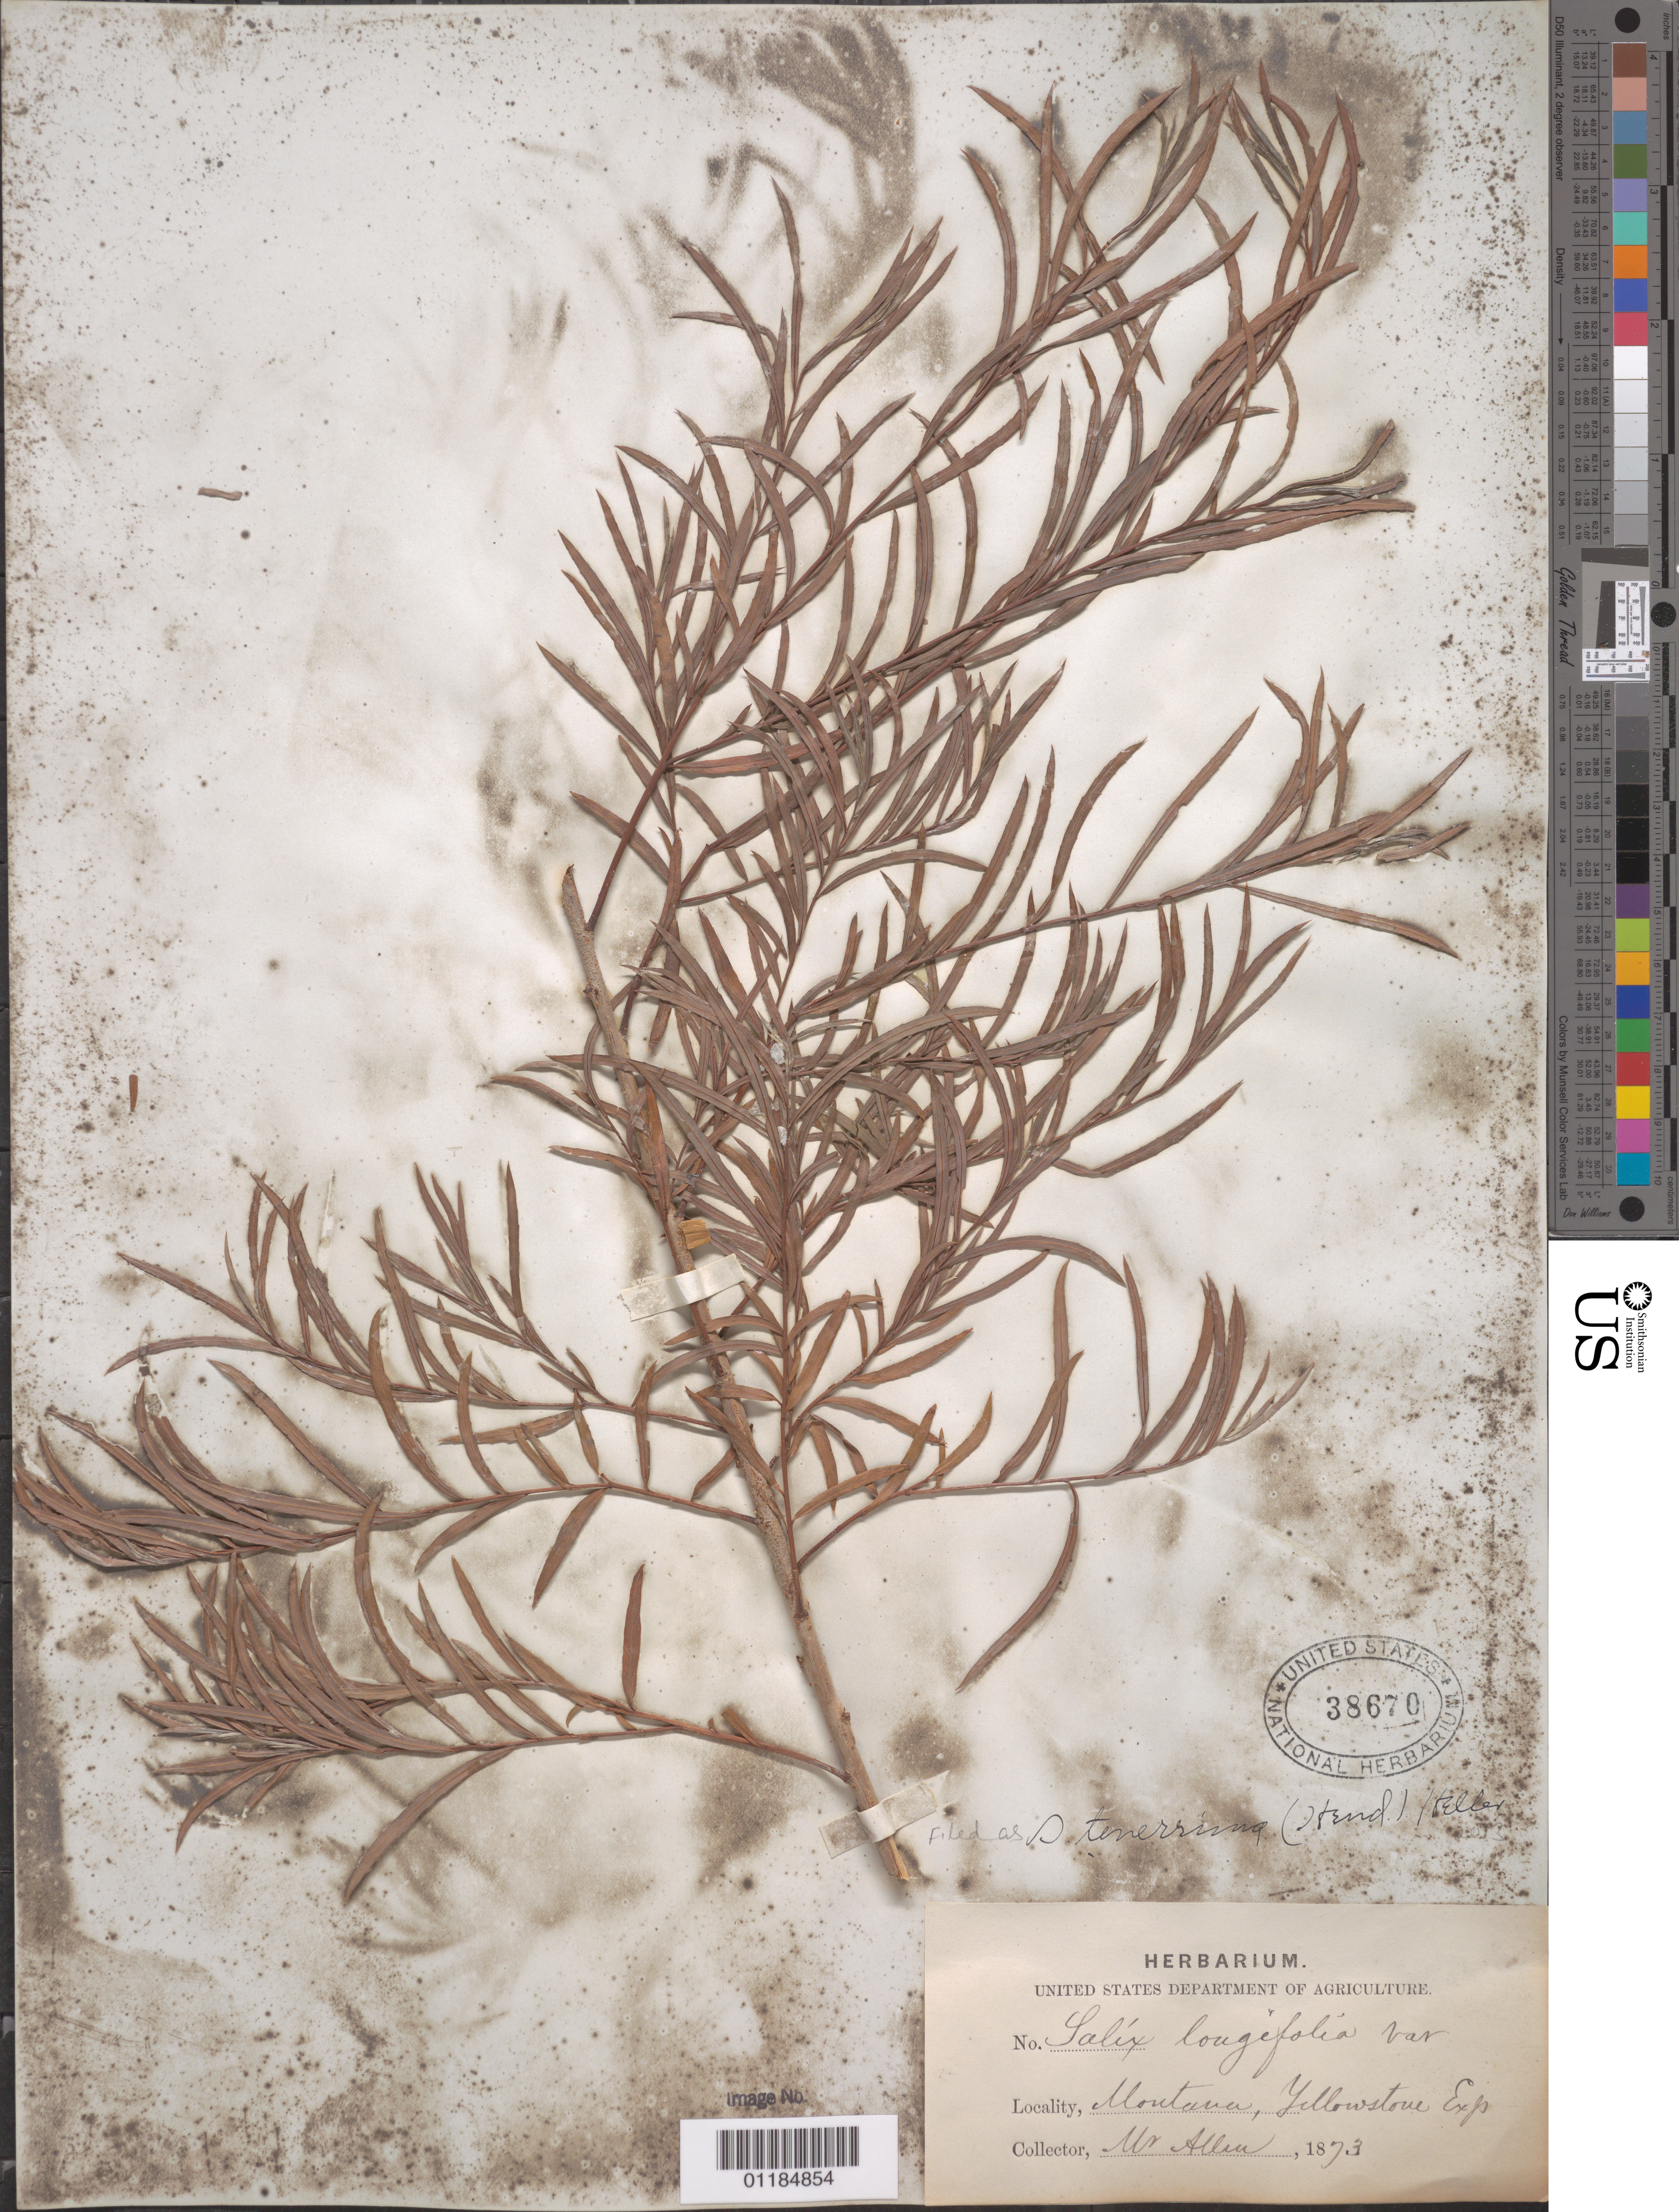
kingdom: Plantae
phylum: Tracheophyta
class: Magnoliopsida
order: Malpighiales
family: Salicaceae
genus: Salix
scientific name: Salix tenerrima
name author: (L.F. Hend.) A. Heller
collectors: -- Allen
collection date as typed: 1873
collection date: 1873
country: United States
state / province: Montana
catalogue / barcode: US 38670